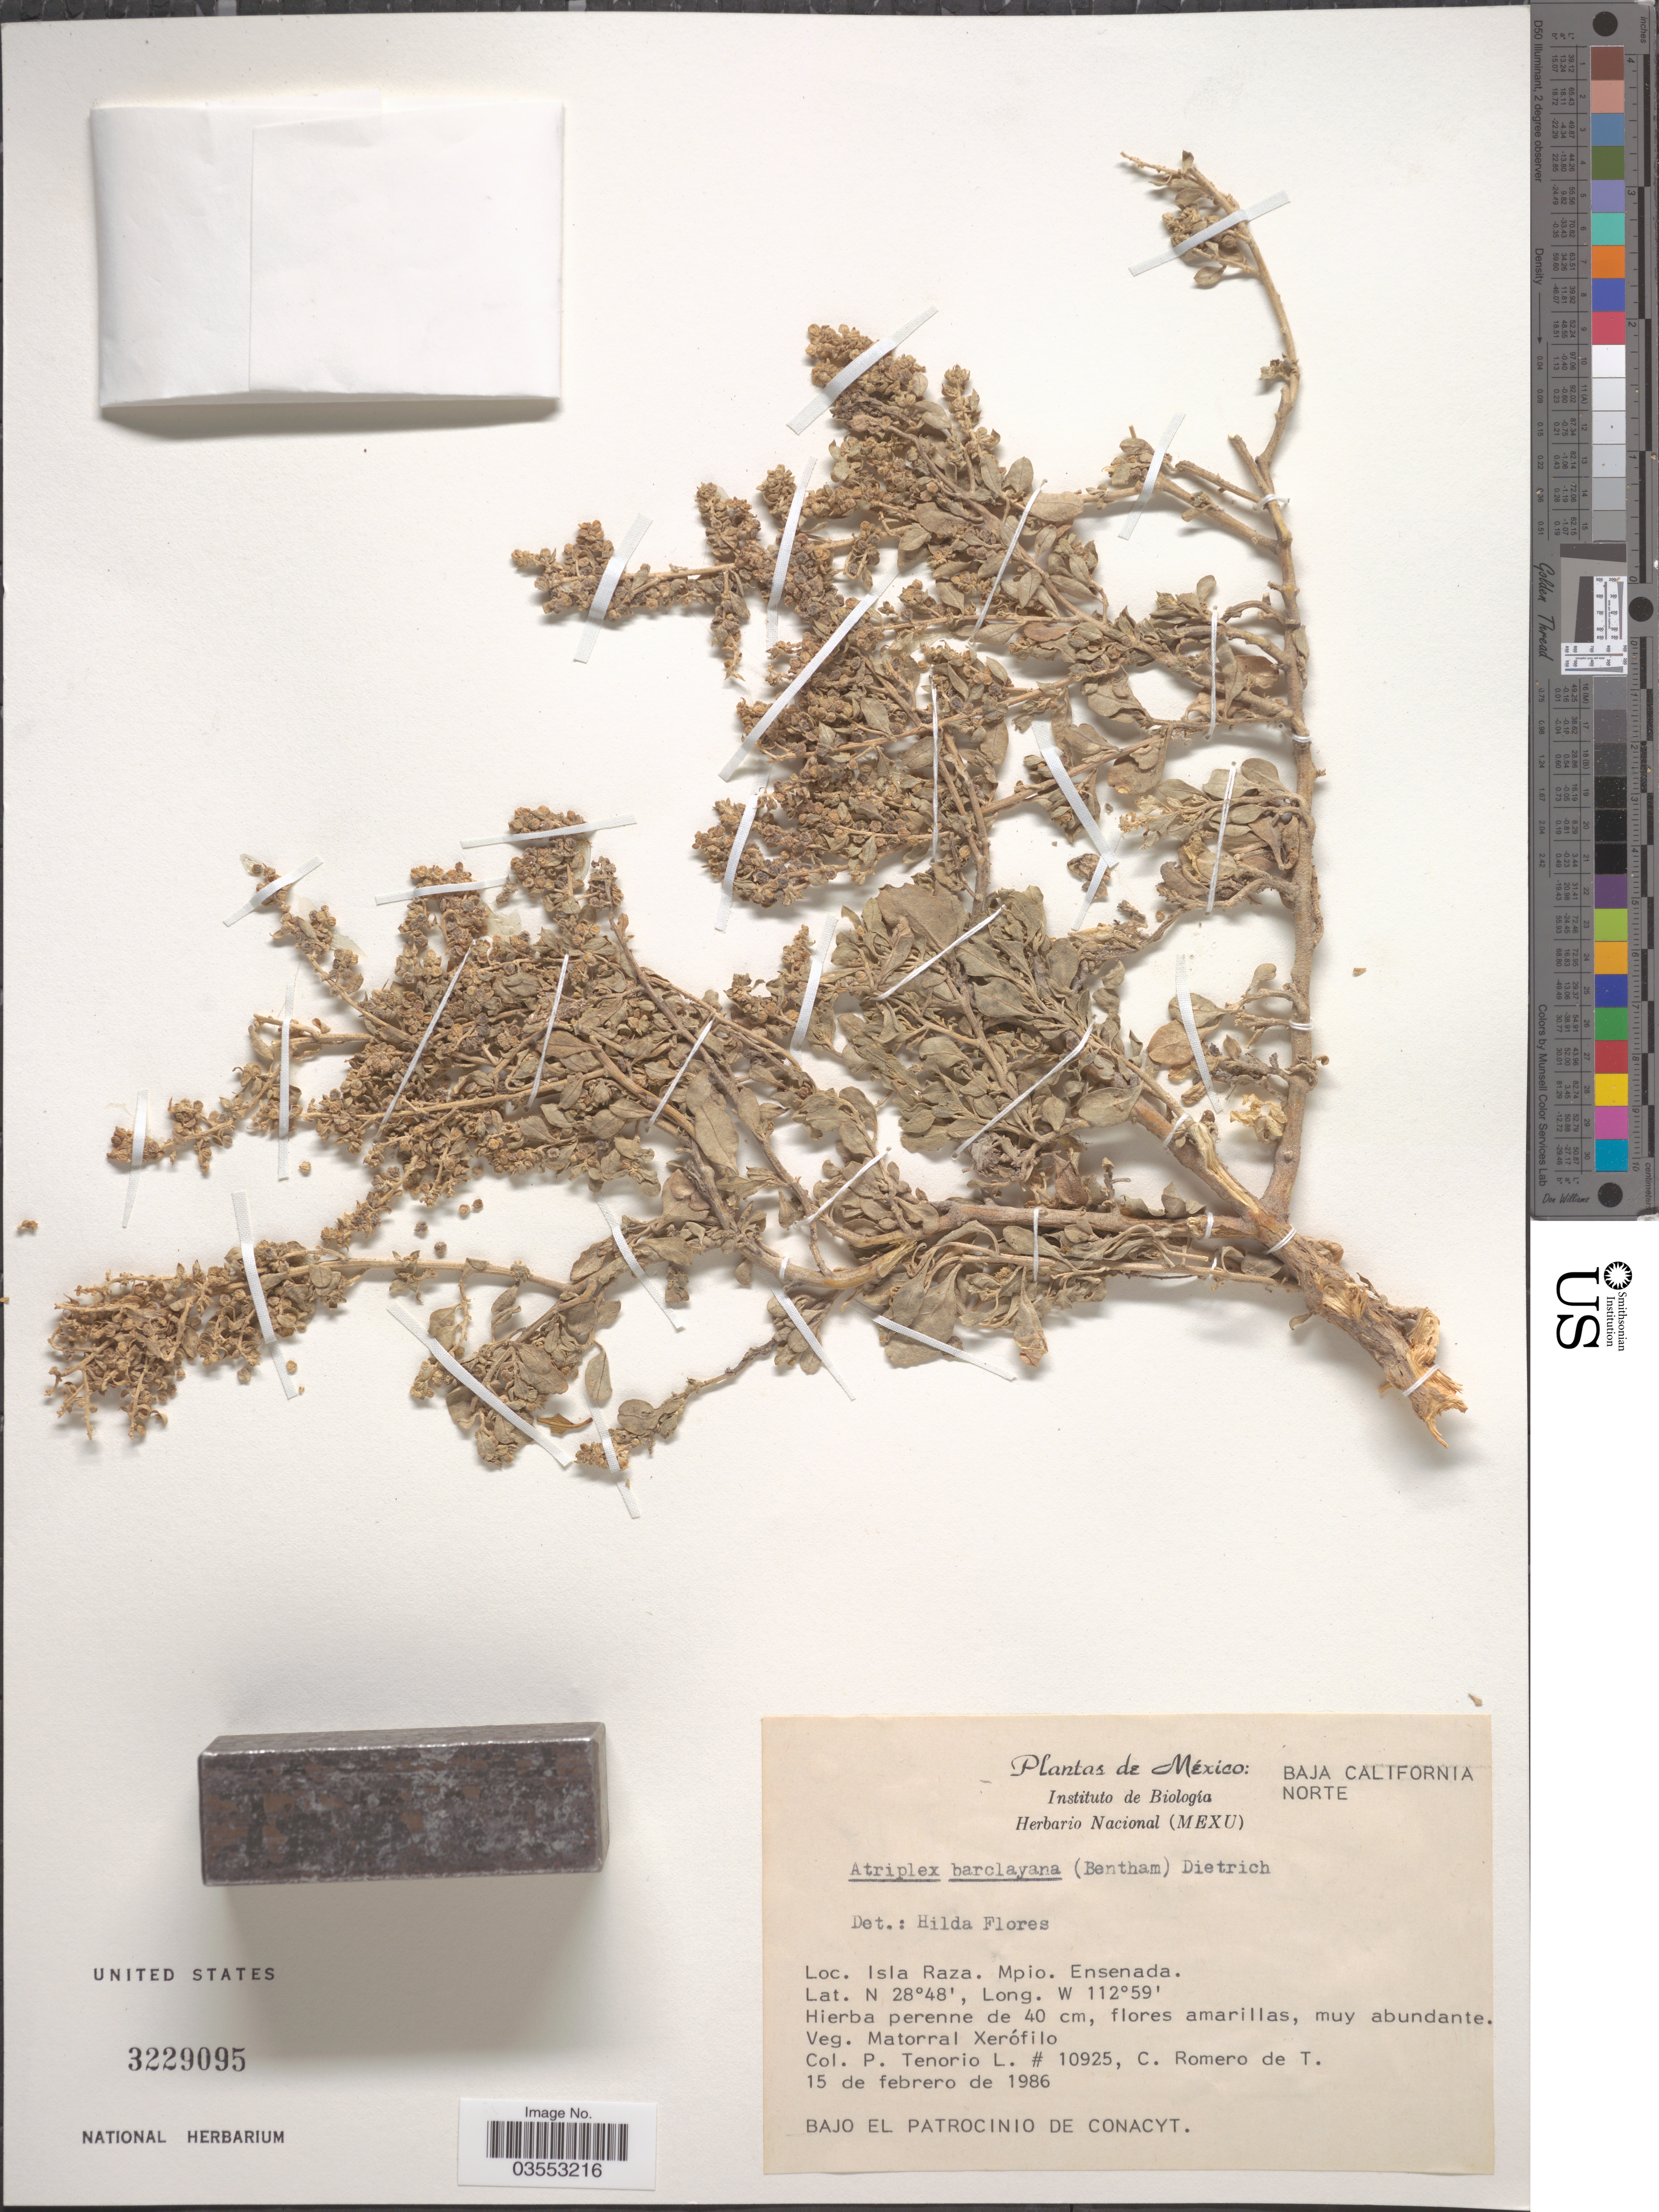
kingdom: Plantae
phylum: Tracheophyta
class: Magnoliopsida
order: Caryophyllales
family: Amaranthaceae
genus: Atriplex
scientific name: Atriplex barclayana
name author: (Benth.) D. Dietr.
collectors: P. Tenorio L. & C. Romero de T.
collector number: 10925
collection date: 1986-02-15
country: Mexico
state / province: Baja California Norte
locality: Isla Raza. Mpio. Ensenada.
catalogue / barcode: US 3229095